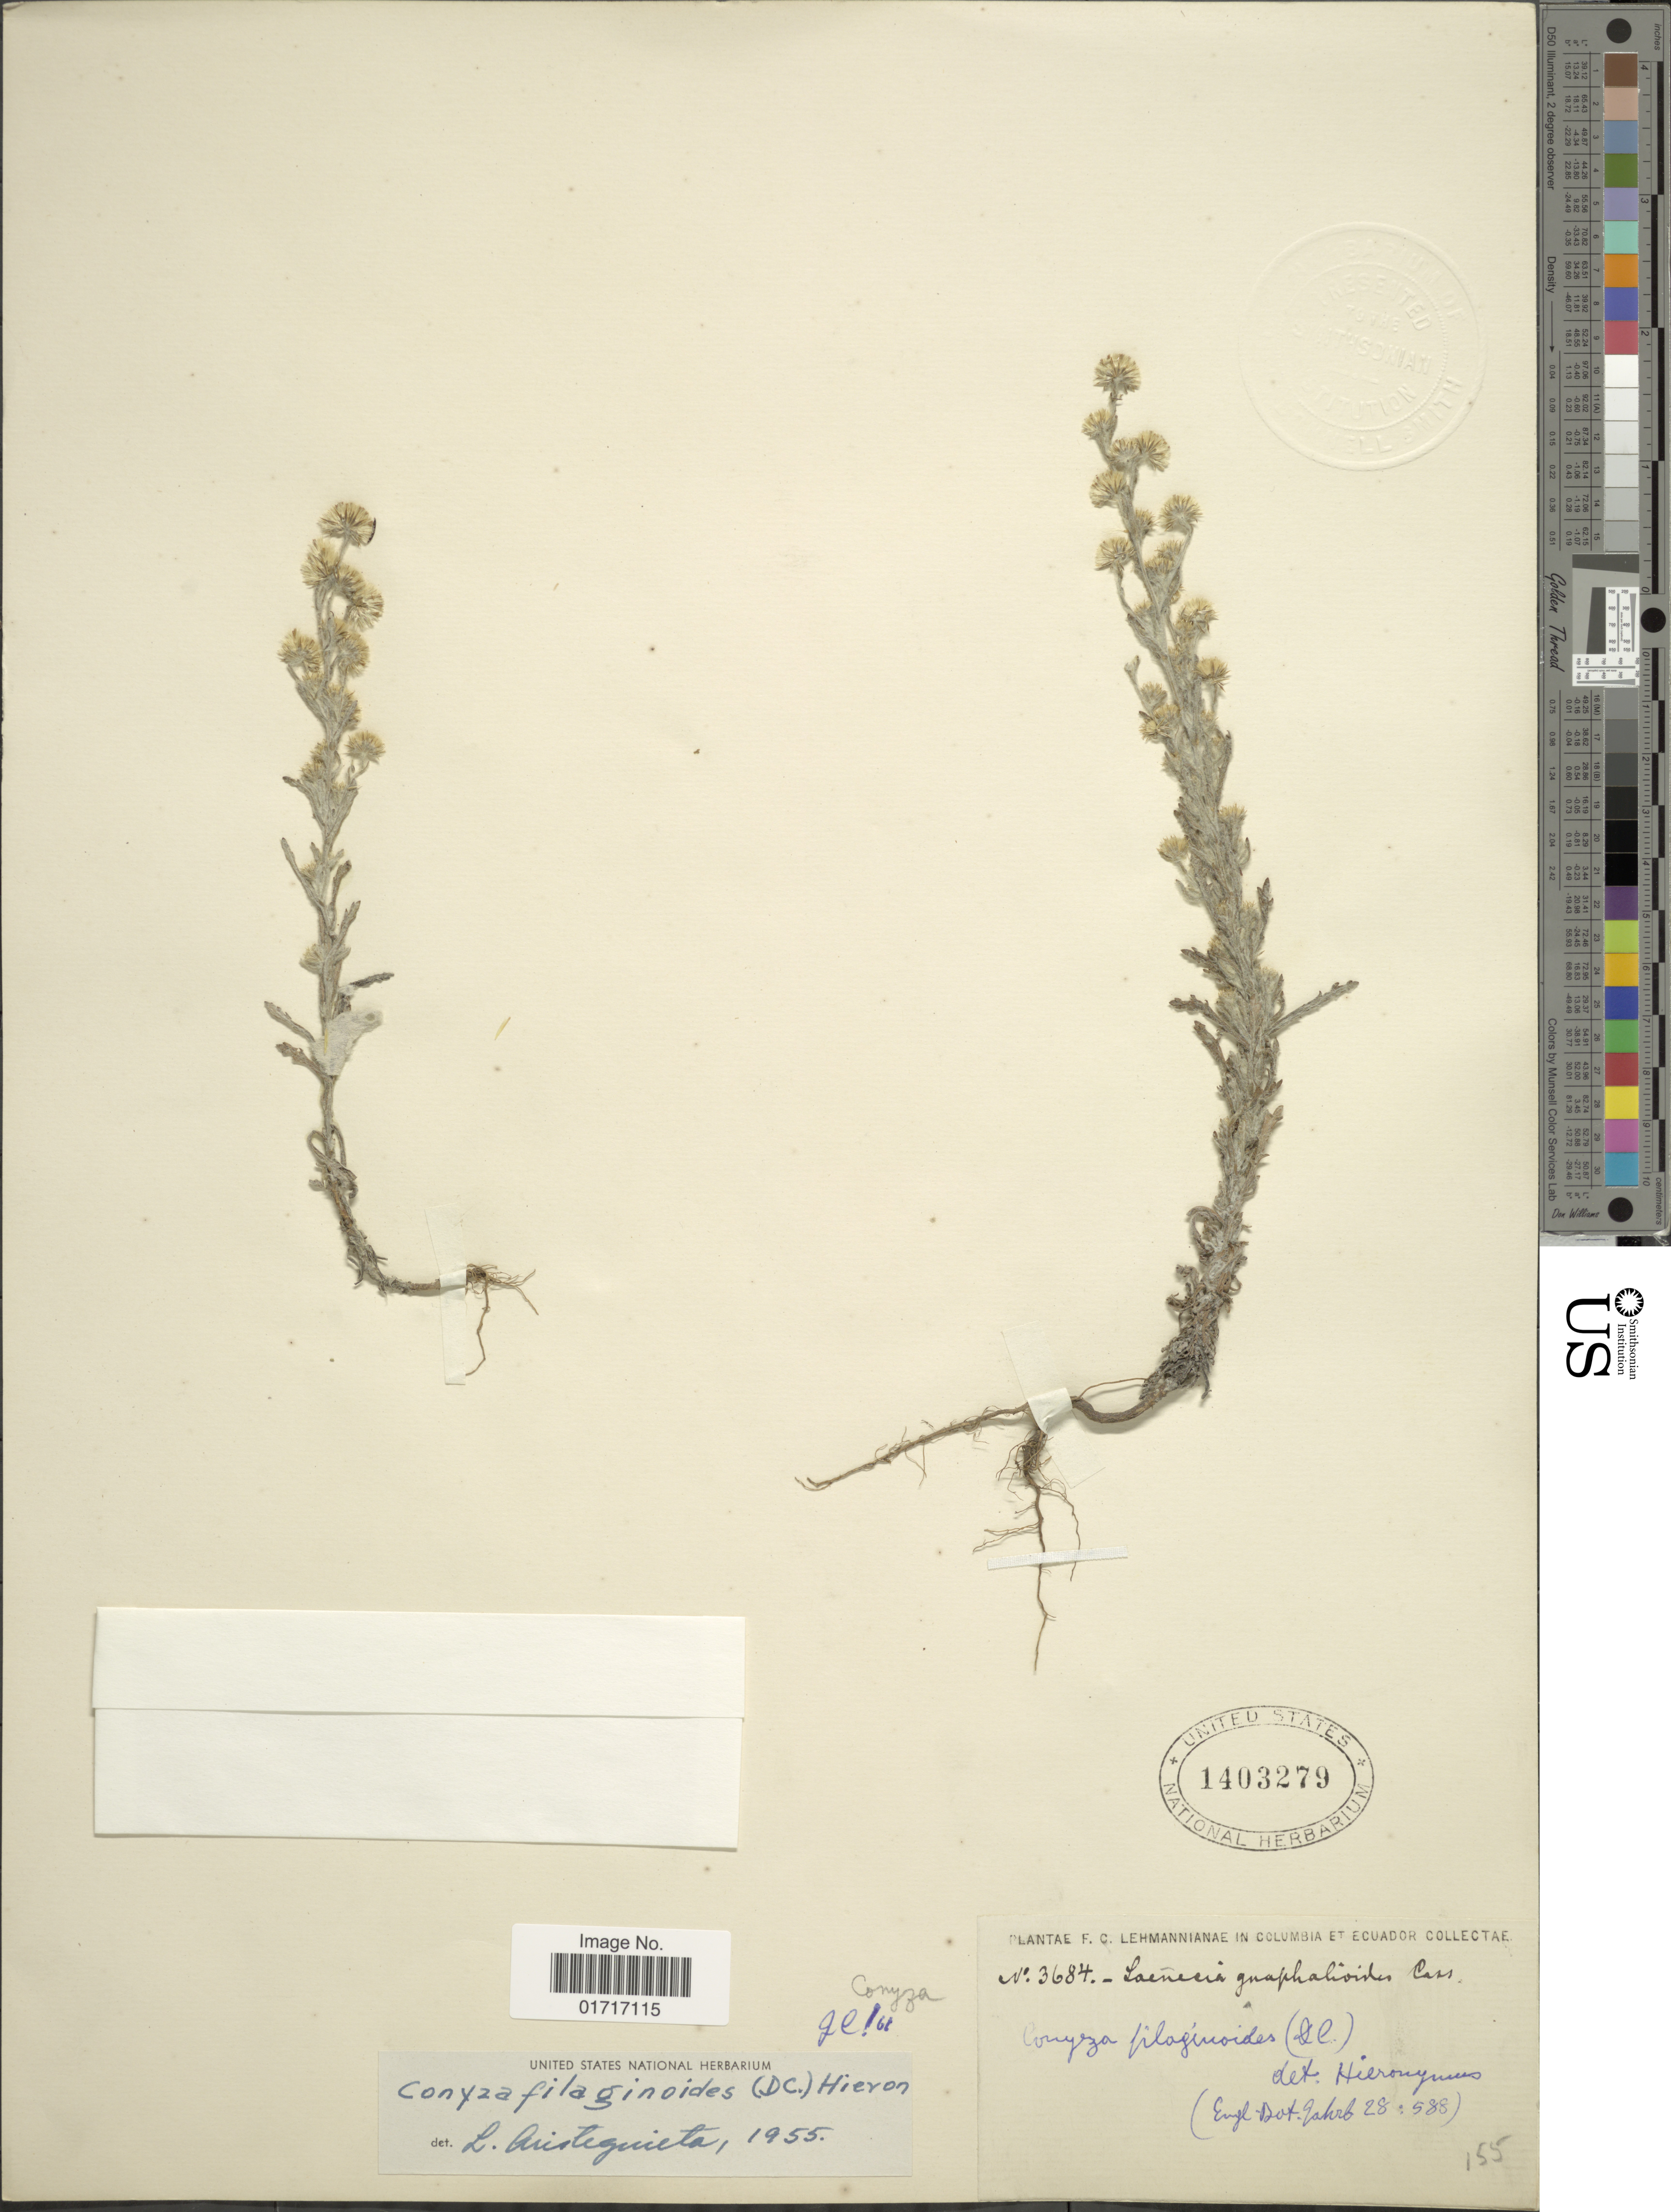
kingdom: Plantae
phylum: Tracheophyta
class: Magnoliopsida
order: Asterales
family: Asteraceae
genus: Conyza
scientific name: Conyza filaginoides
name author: (DC.) Hieron.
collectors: F. C. Lehmann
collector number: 3684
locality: In Columbiae et Ecuador.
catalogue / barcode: US 1403279